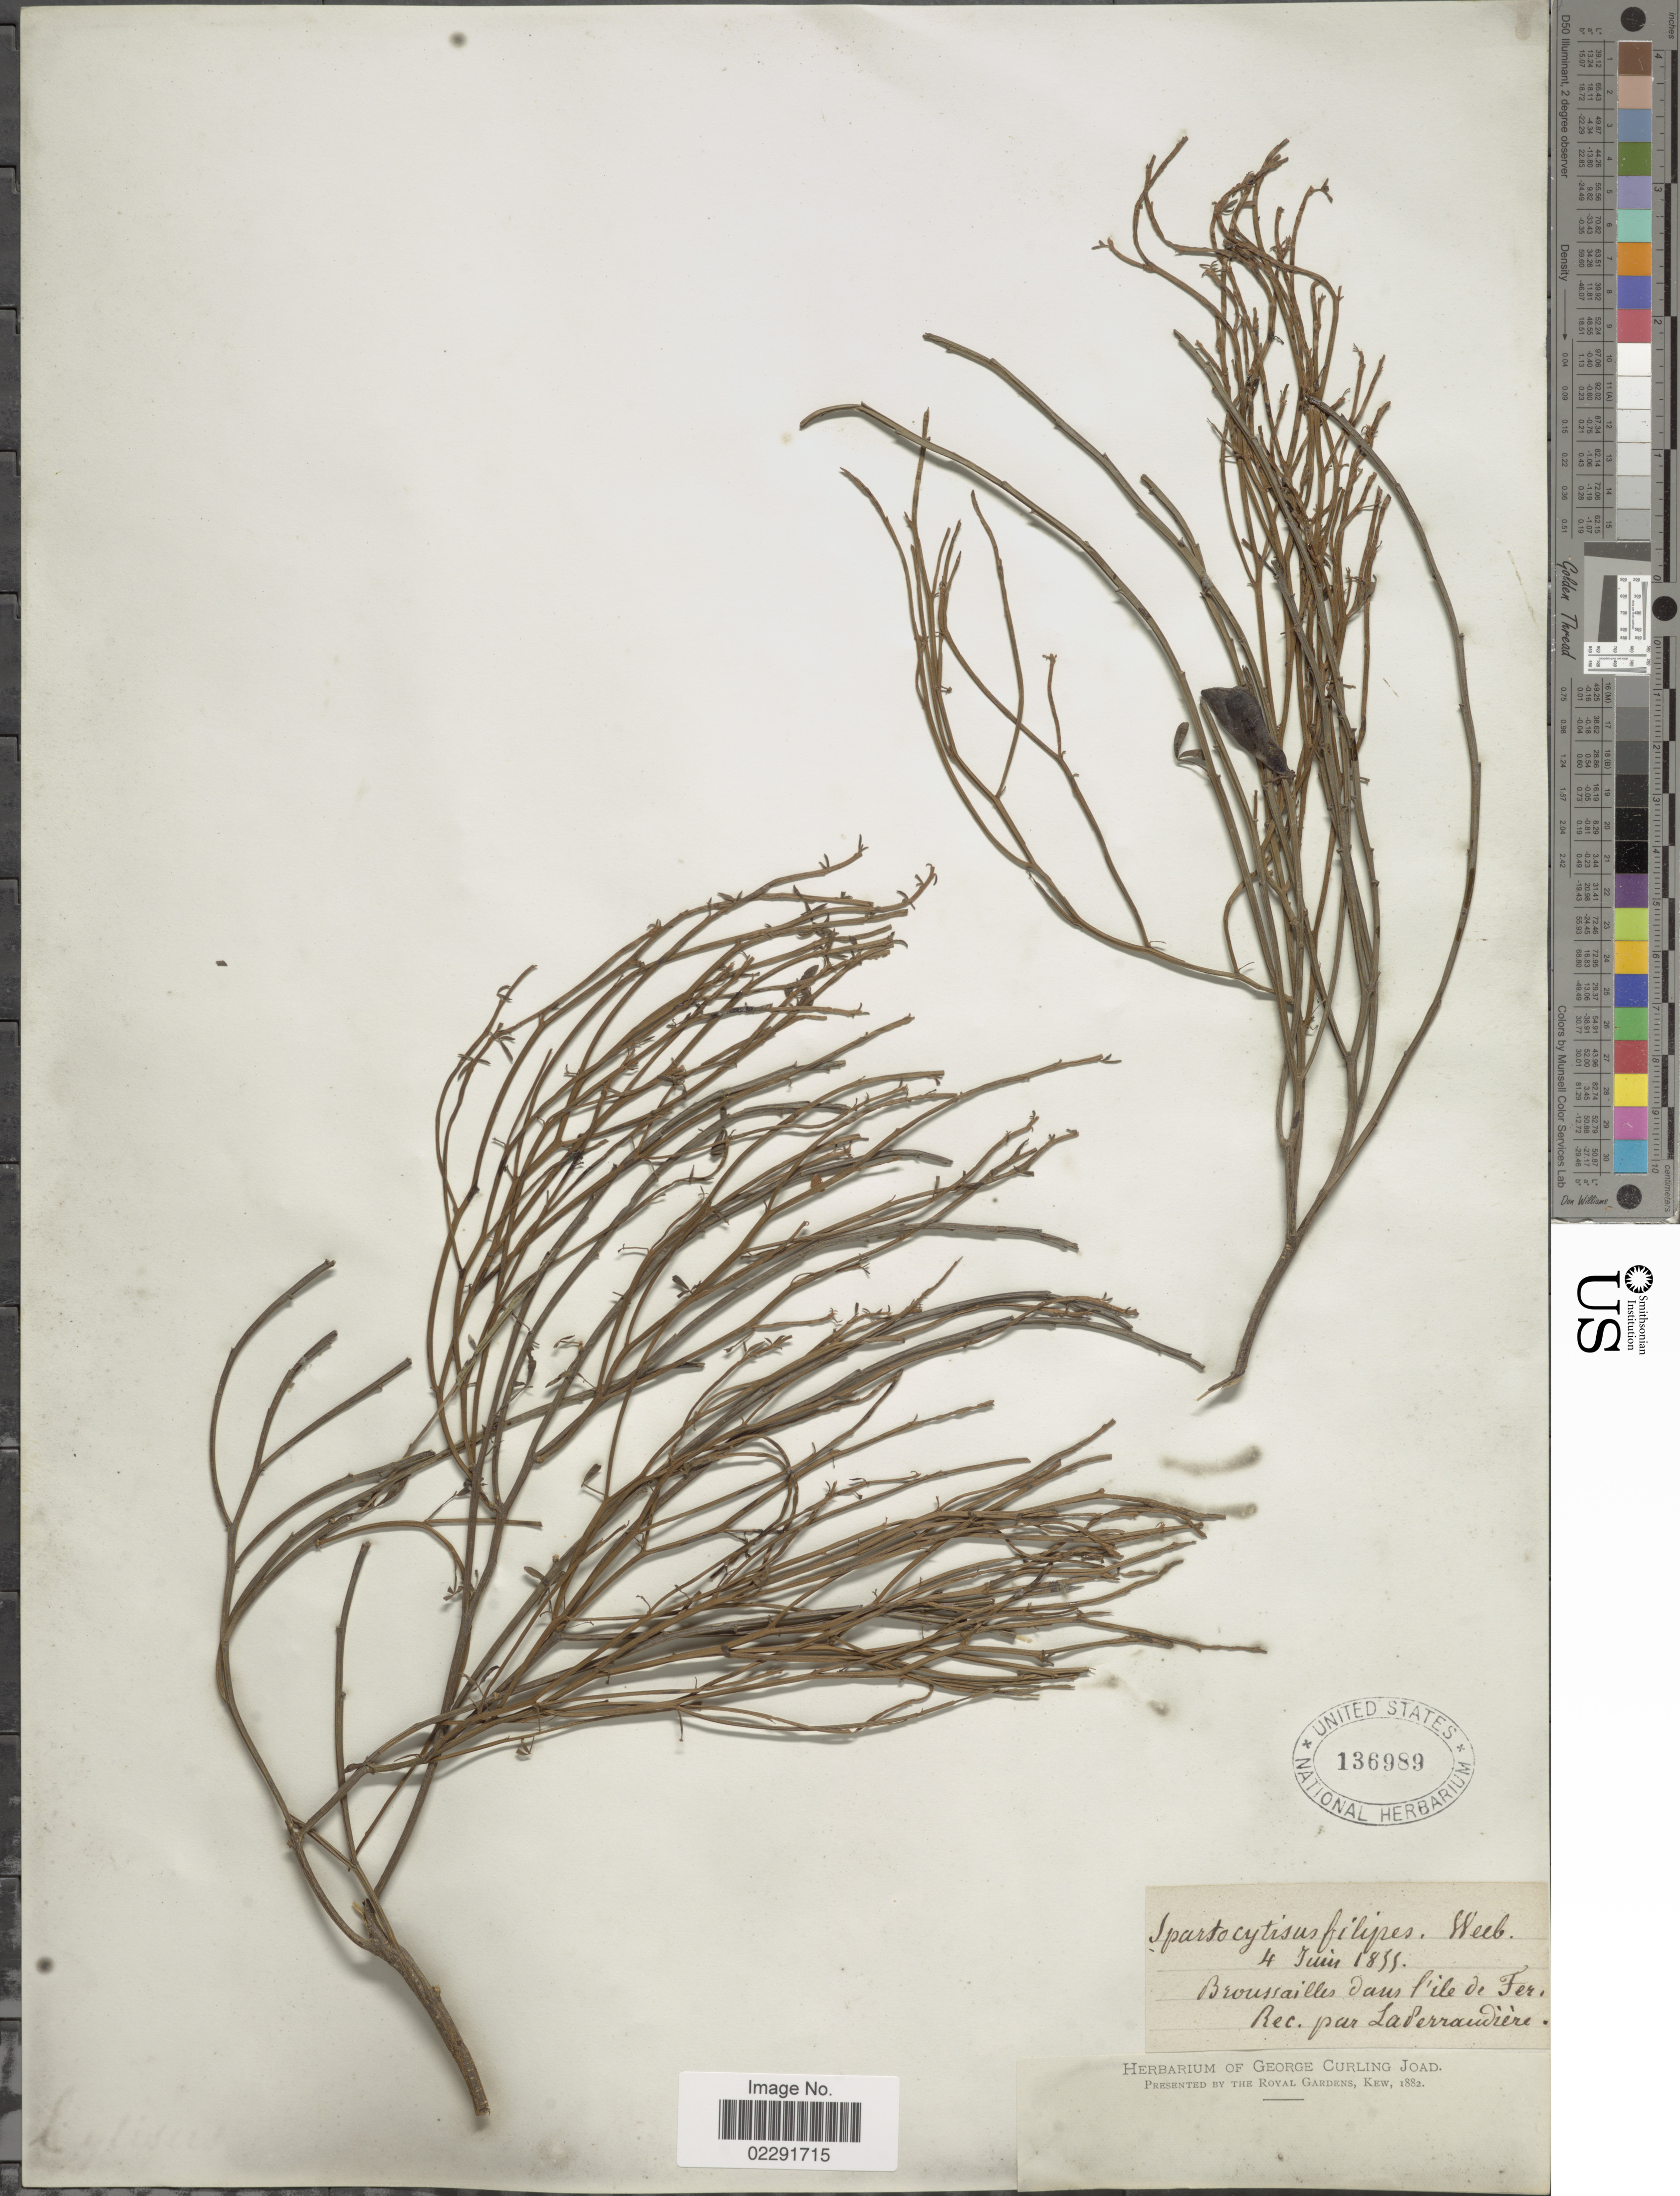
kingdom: Plantae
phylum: Tracheophyta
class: Magnoliopsida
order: Fabales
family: Fabaceae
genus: Cytisus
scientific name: Cytisus filipes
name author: Webb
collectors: H. de la Perraudière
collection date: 1855-06-04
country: France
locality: Broussailles dans f'ile de Ter. [interpreted]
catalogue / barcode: US 136989